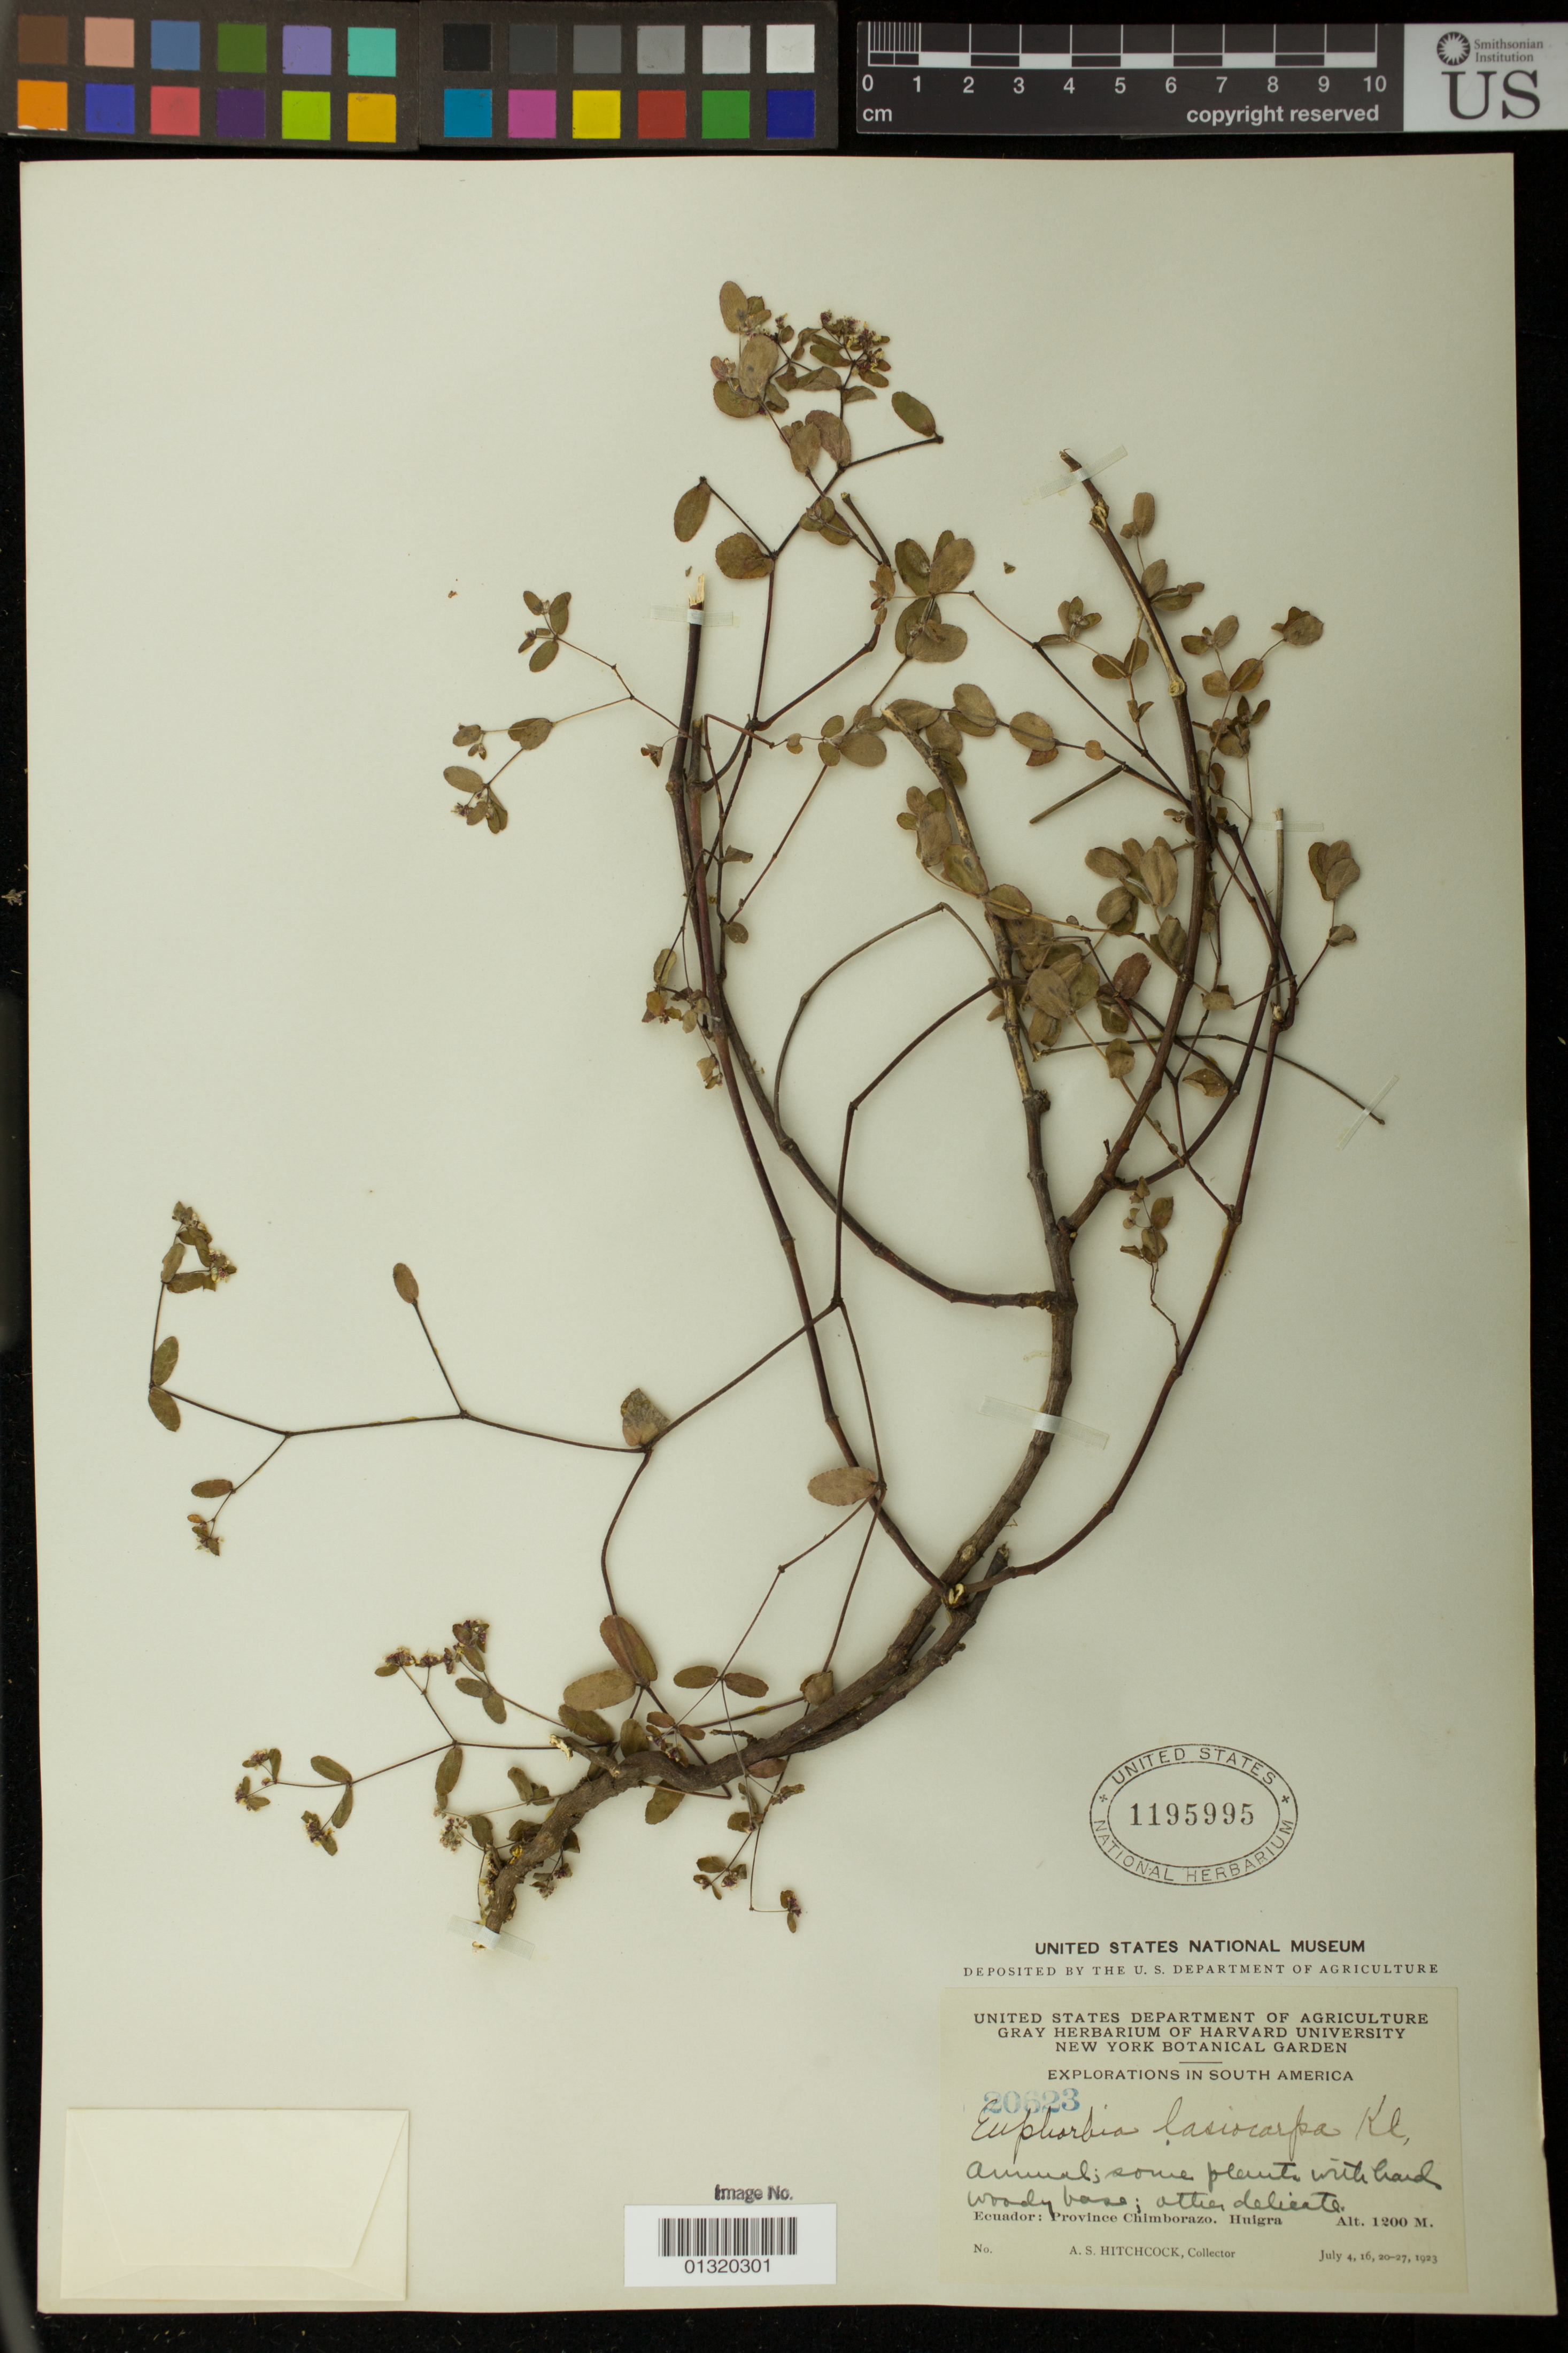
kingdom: Plantae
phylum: Tracheophyta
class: Magnoliopsida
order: Malpighiales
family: Euphorbiaceae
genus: Euphorbia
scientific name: Euphorbia lasiocarpa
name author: Klotzsch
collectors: A. S. Hitchcock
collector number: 20623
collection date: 1923-07-04/1923-07-27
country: Ecuador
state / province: Chimborazo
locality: Huigra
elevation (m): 1200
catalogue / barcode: US 1195995